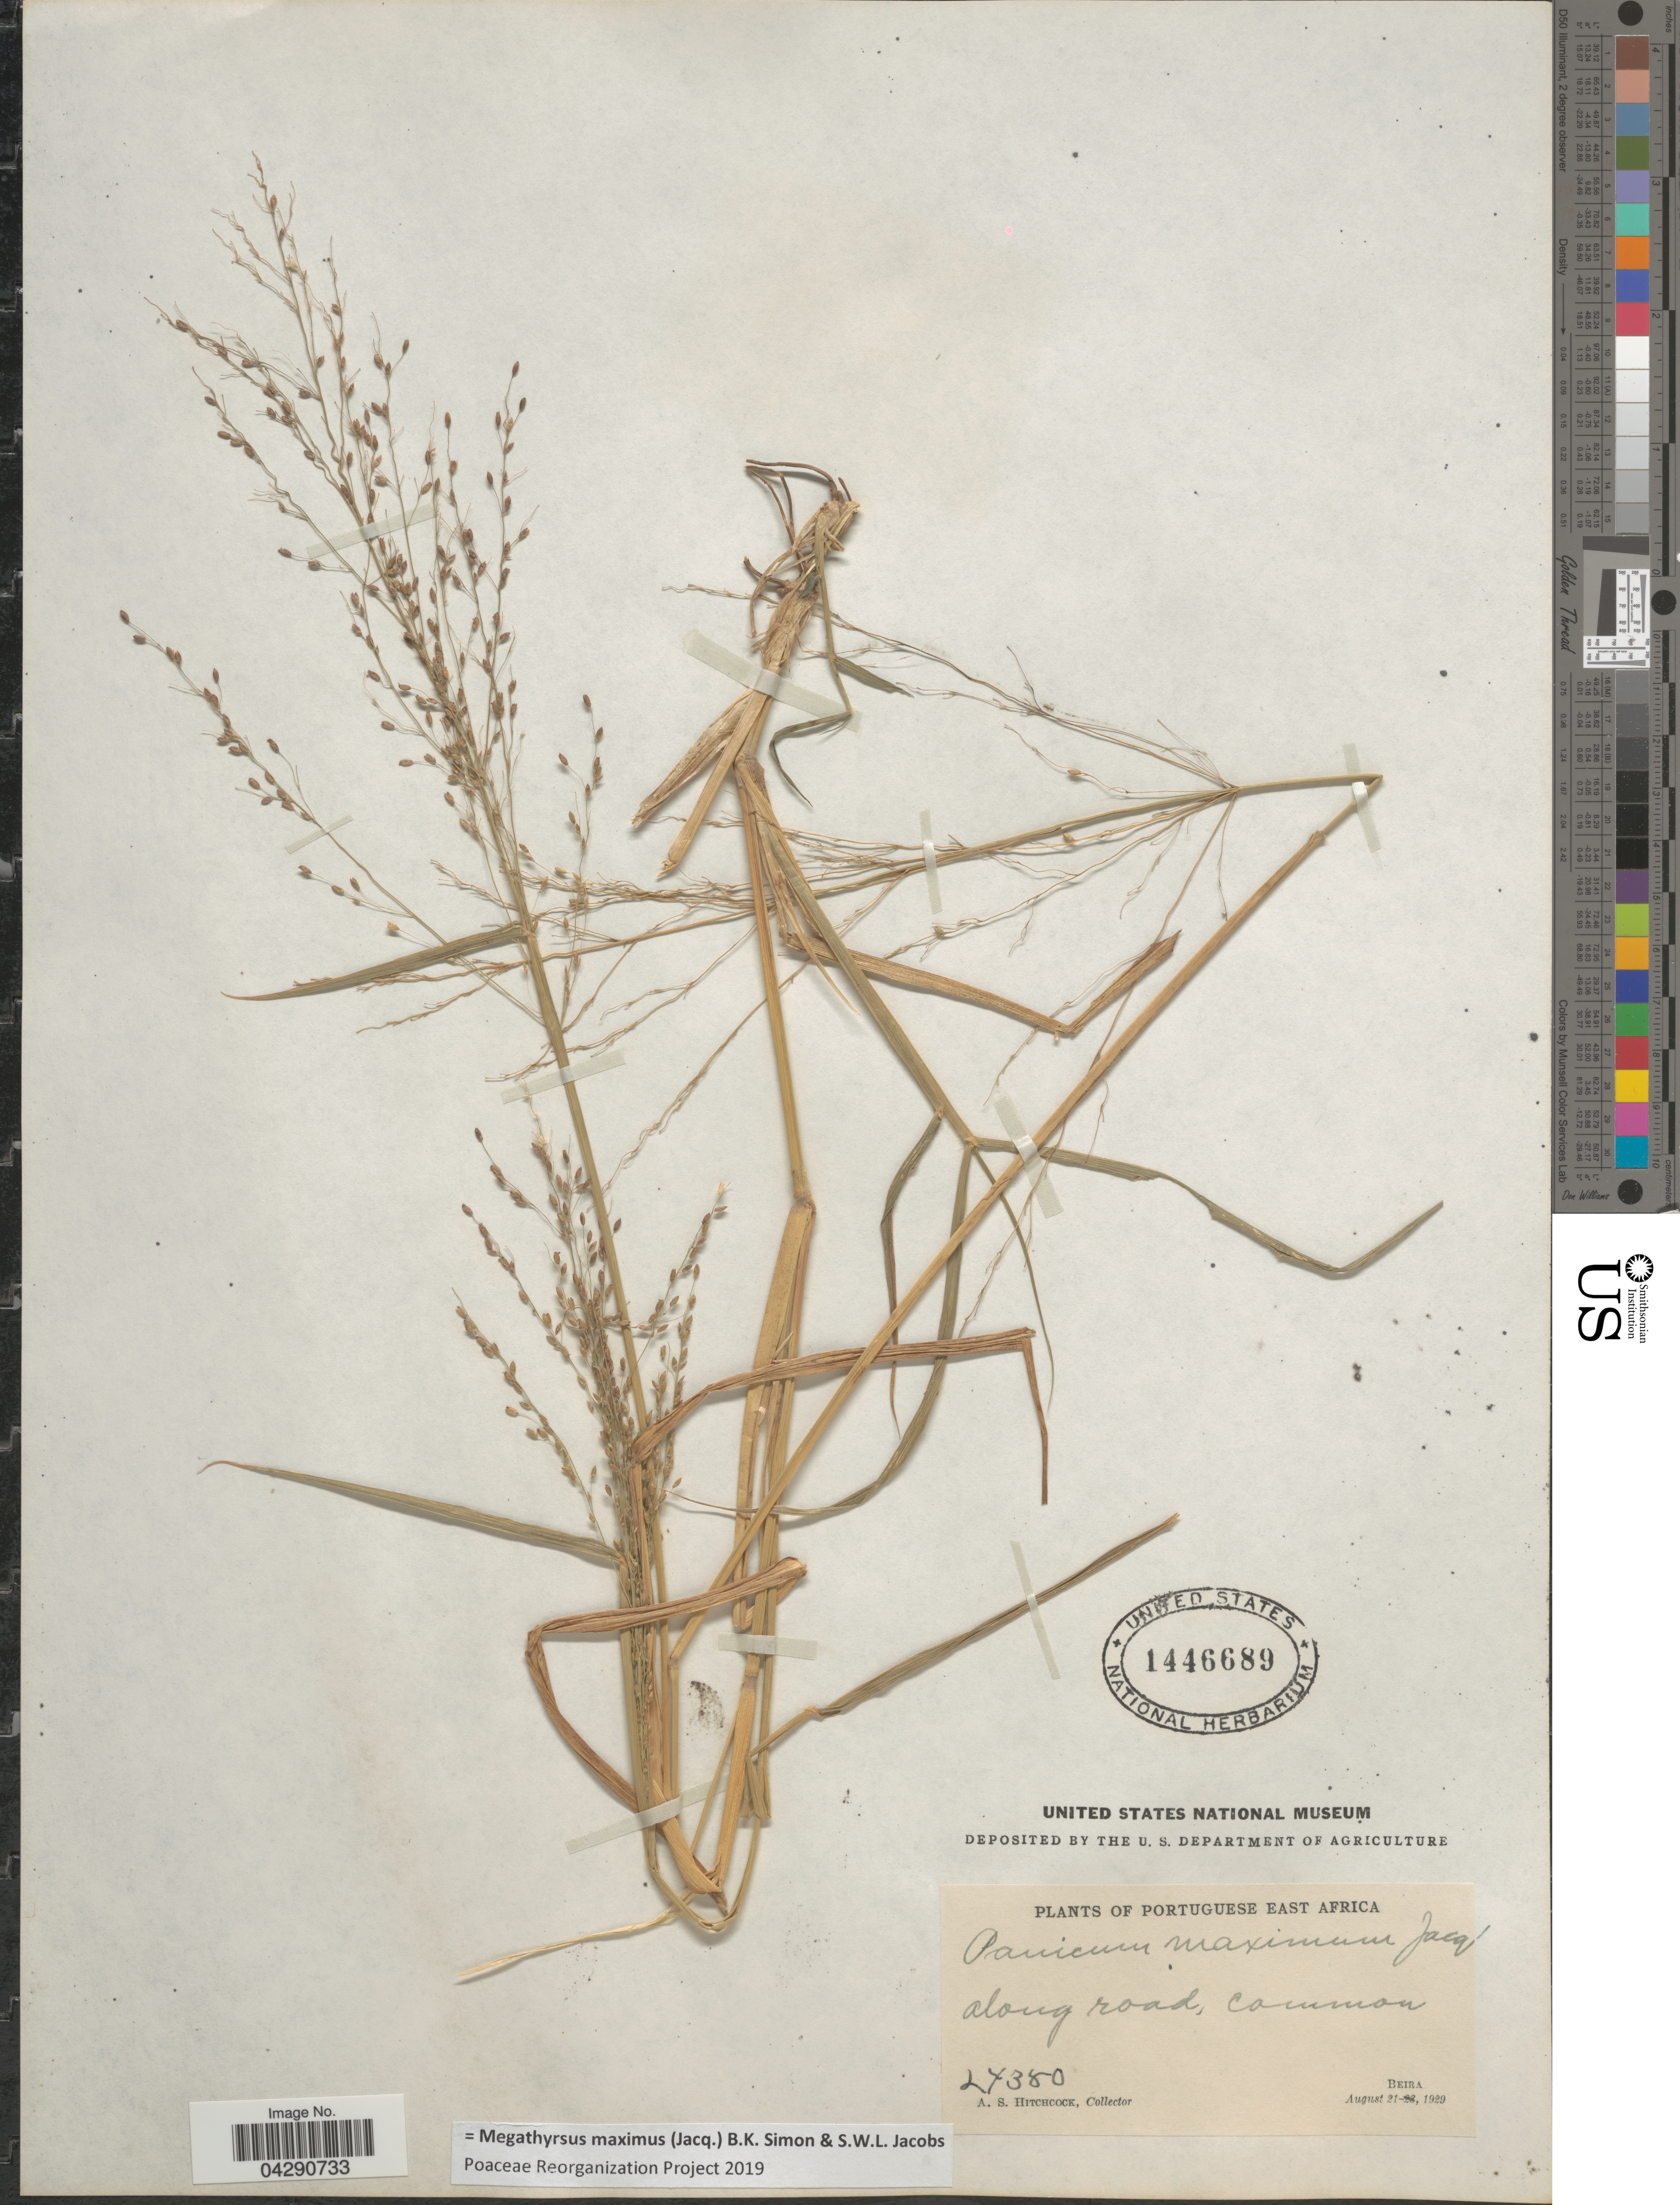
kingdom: Plantae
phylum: Tracheophyta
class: Liliopsida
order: Poales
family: Poaceae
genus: Megathyrsus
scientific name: Megathyrsus maximus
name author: (Jacq.) B.K. Simon & S.W.L. Jacobs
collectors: A. S. Hitchcock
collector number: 24380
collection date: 1929-08-21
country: Mozambique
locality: Portuguese East Africa. Beira.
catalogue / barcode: US 1446689